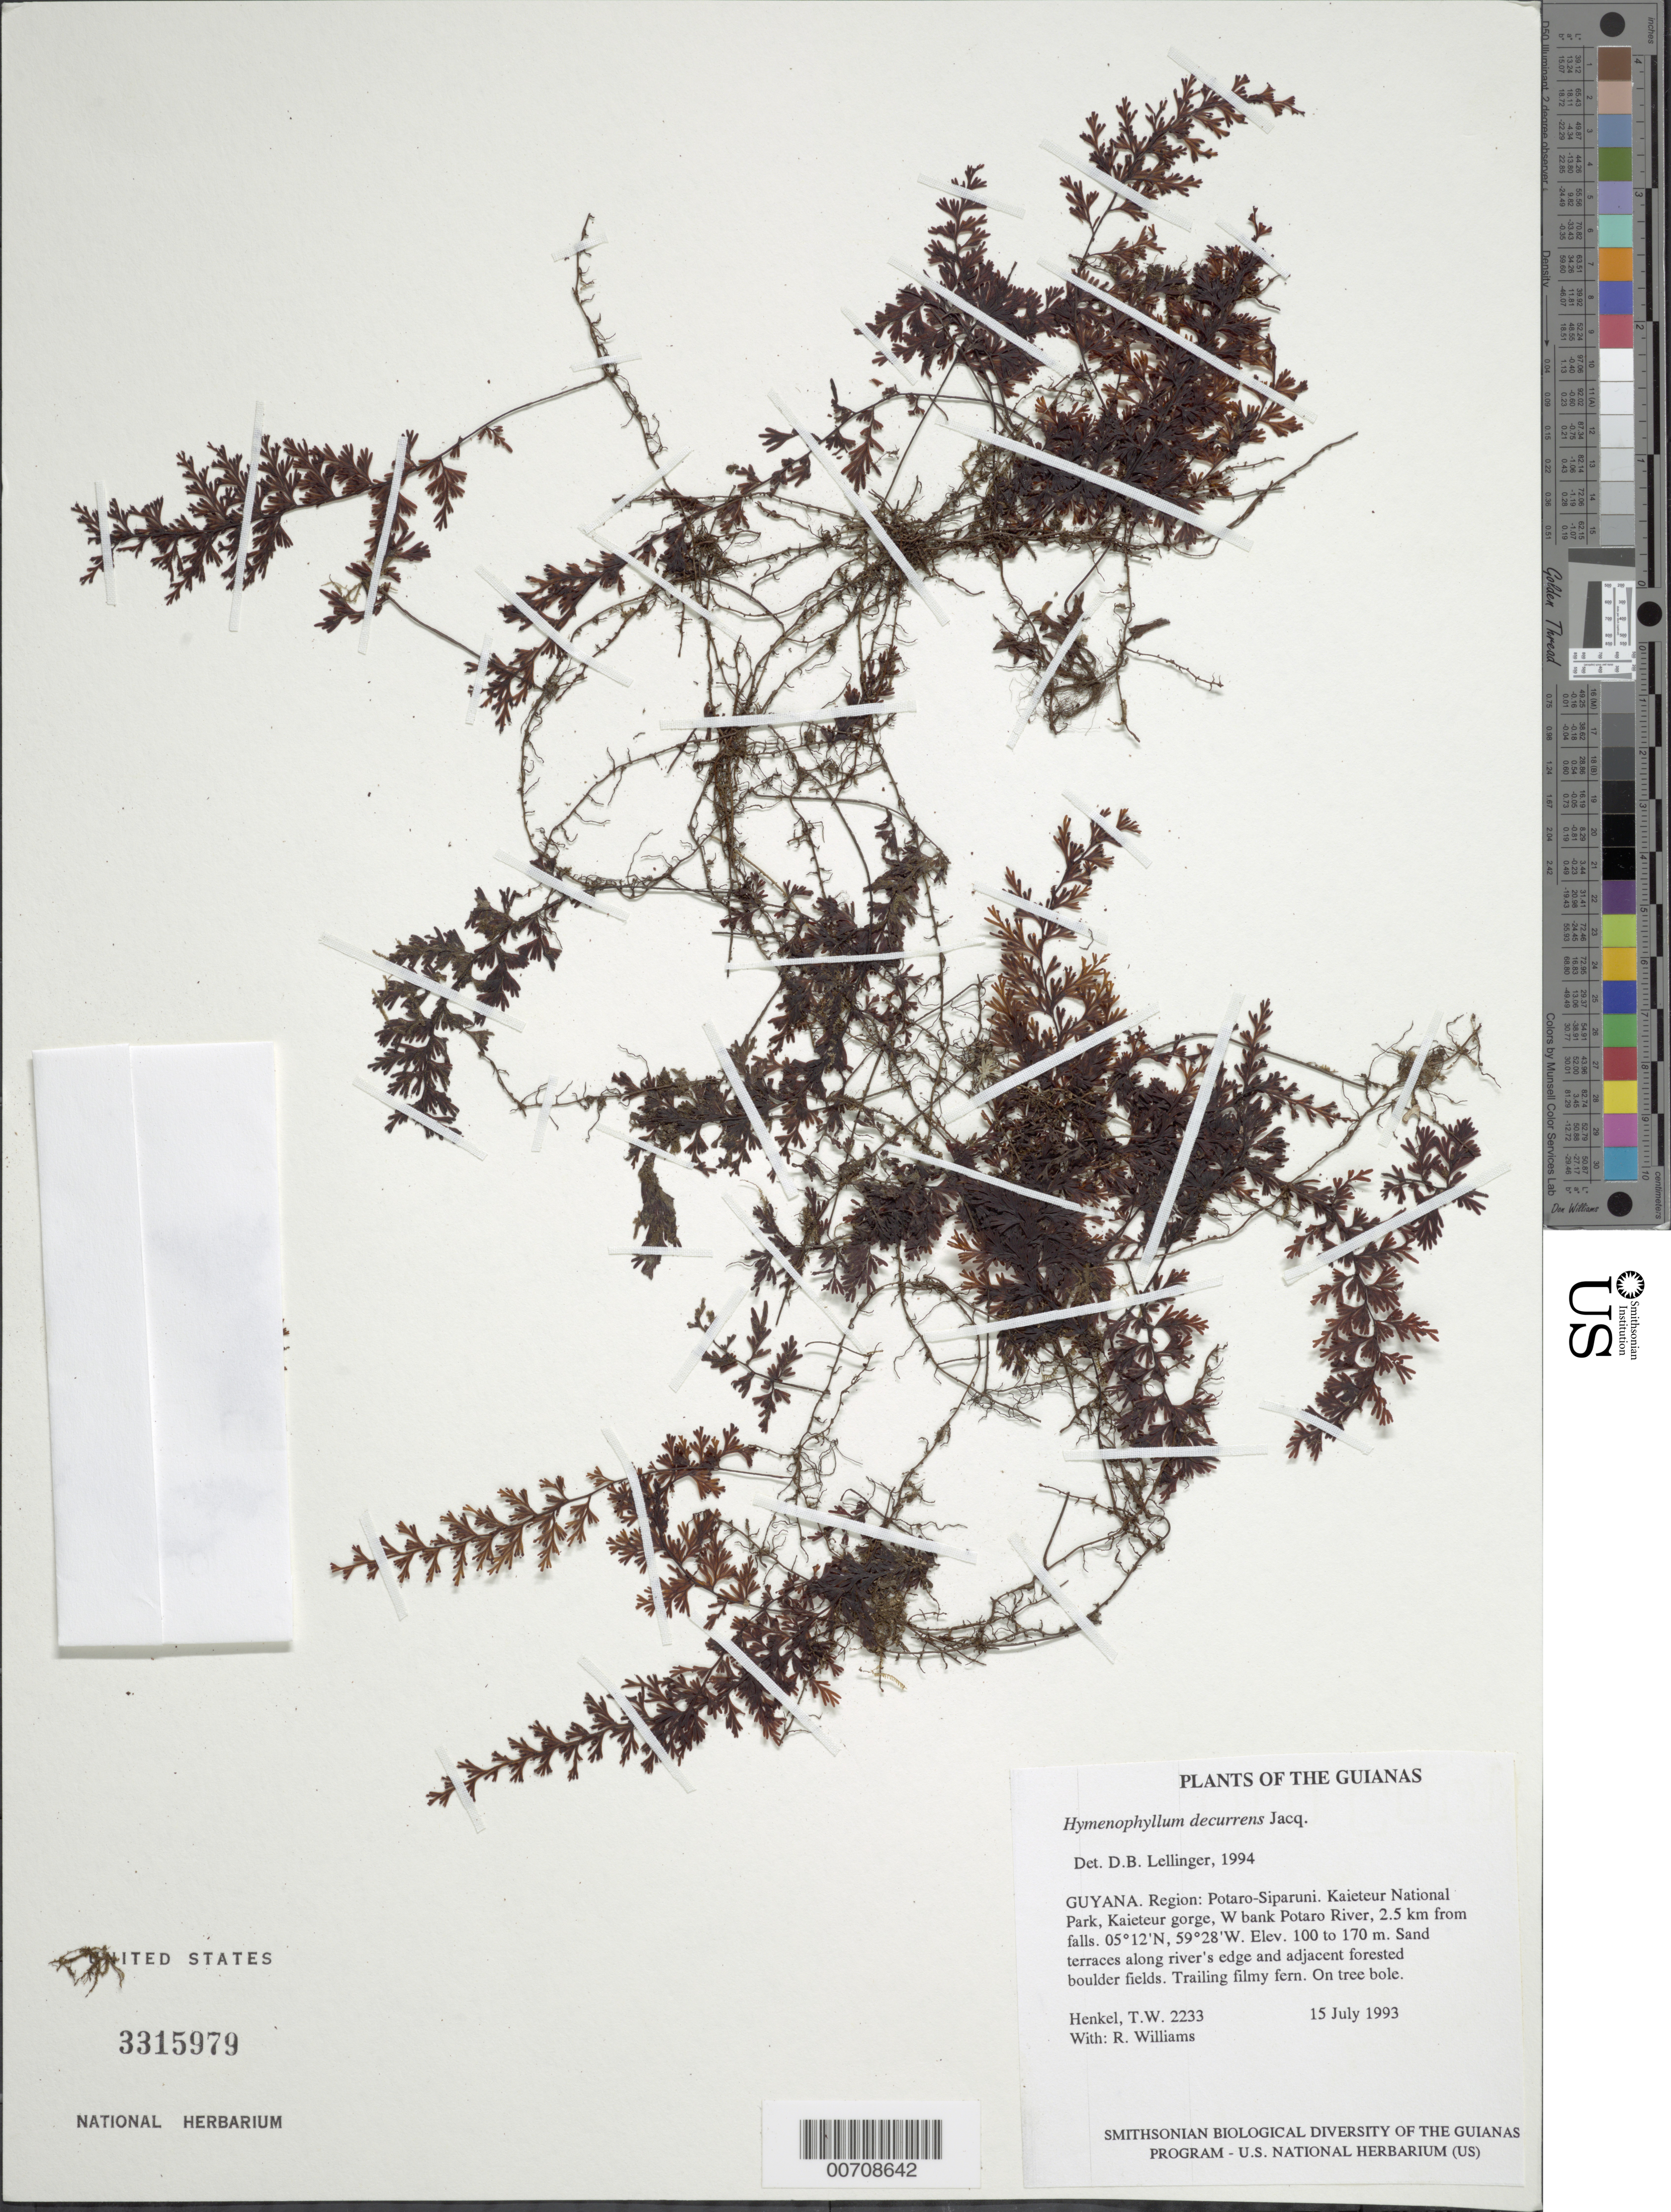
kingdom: Plantae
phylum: Tracheophyta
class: Polypodiopsida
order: Hymenophyllales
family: Hymenophyllaceae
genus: Hymenophyllum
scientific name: Hymenophyllum decurrens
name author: (Jacq.) Sw.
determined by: Lellinger, David B., (BOT), Smithsonian Institution - National Museum of Natural History (UNITED STATES)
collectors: T. Henkel & R. Williams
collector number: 2233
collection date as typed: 15 July 1993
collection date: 1993-07-15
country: Guyana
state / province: Potaro-Siparuni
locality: Kaieteur National Park, Kaieteur gorge, W bank Potaro R, 2.5 km from falls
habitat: Sand terraces along river's edge and adjacent forested boulder fields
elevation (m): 100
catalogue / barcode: US 3315979